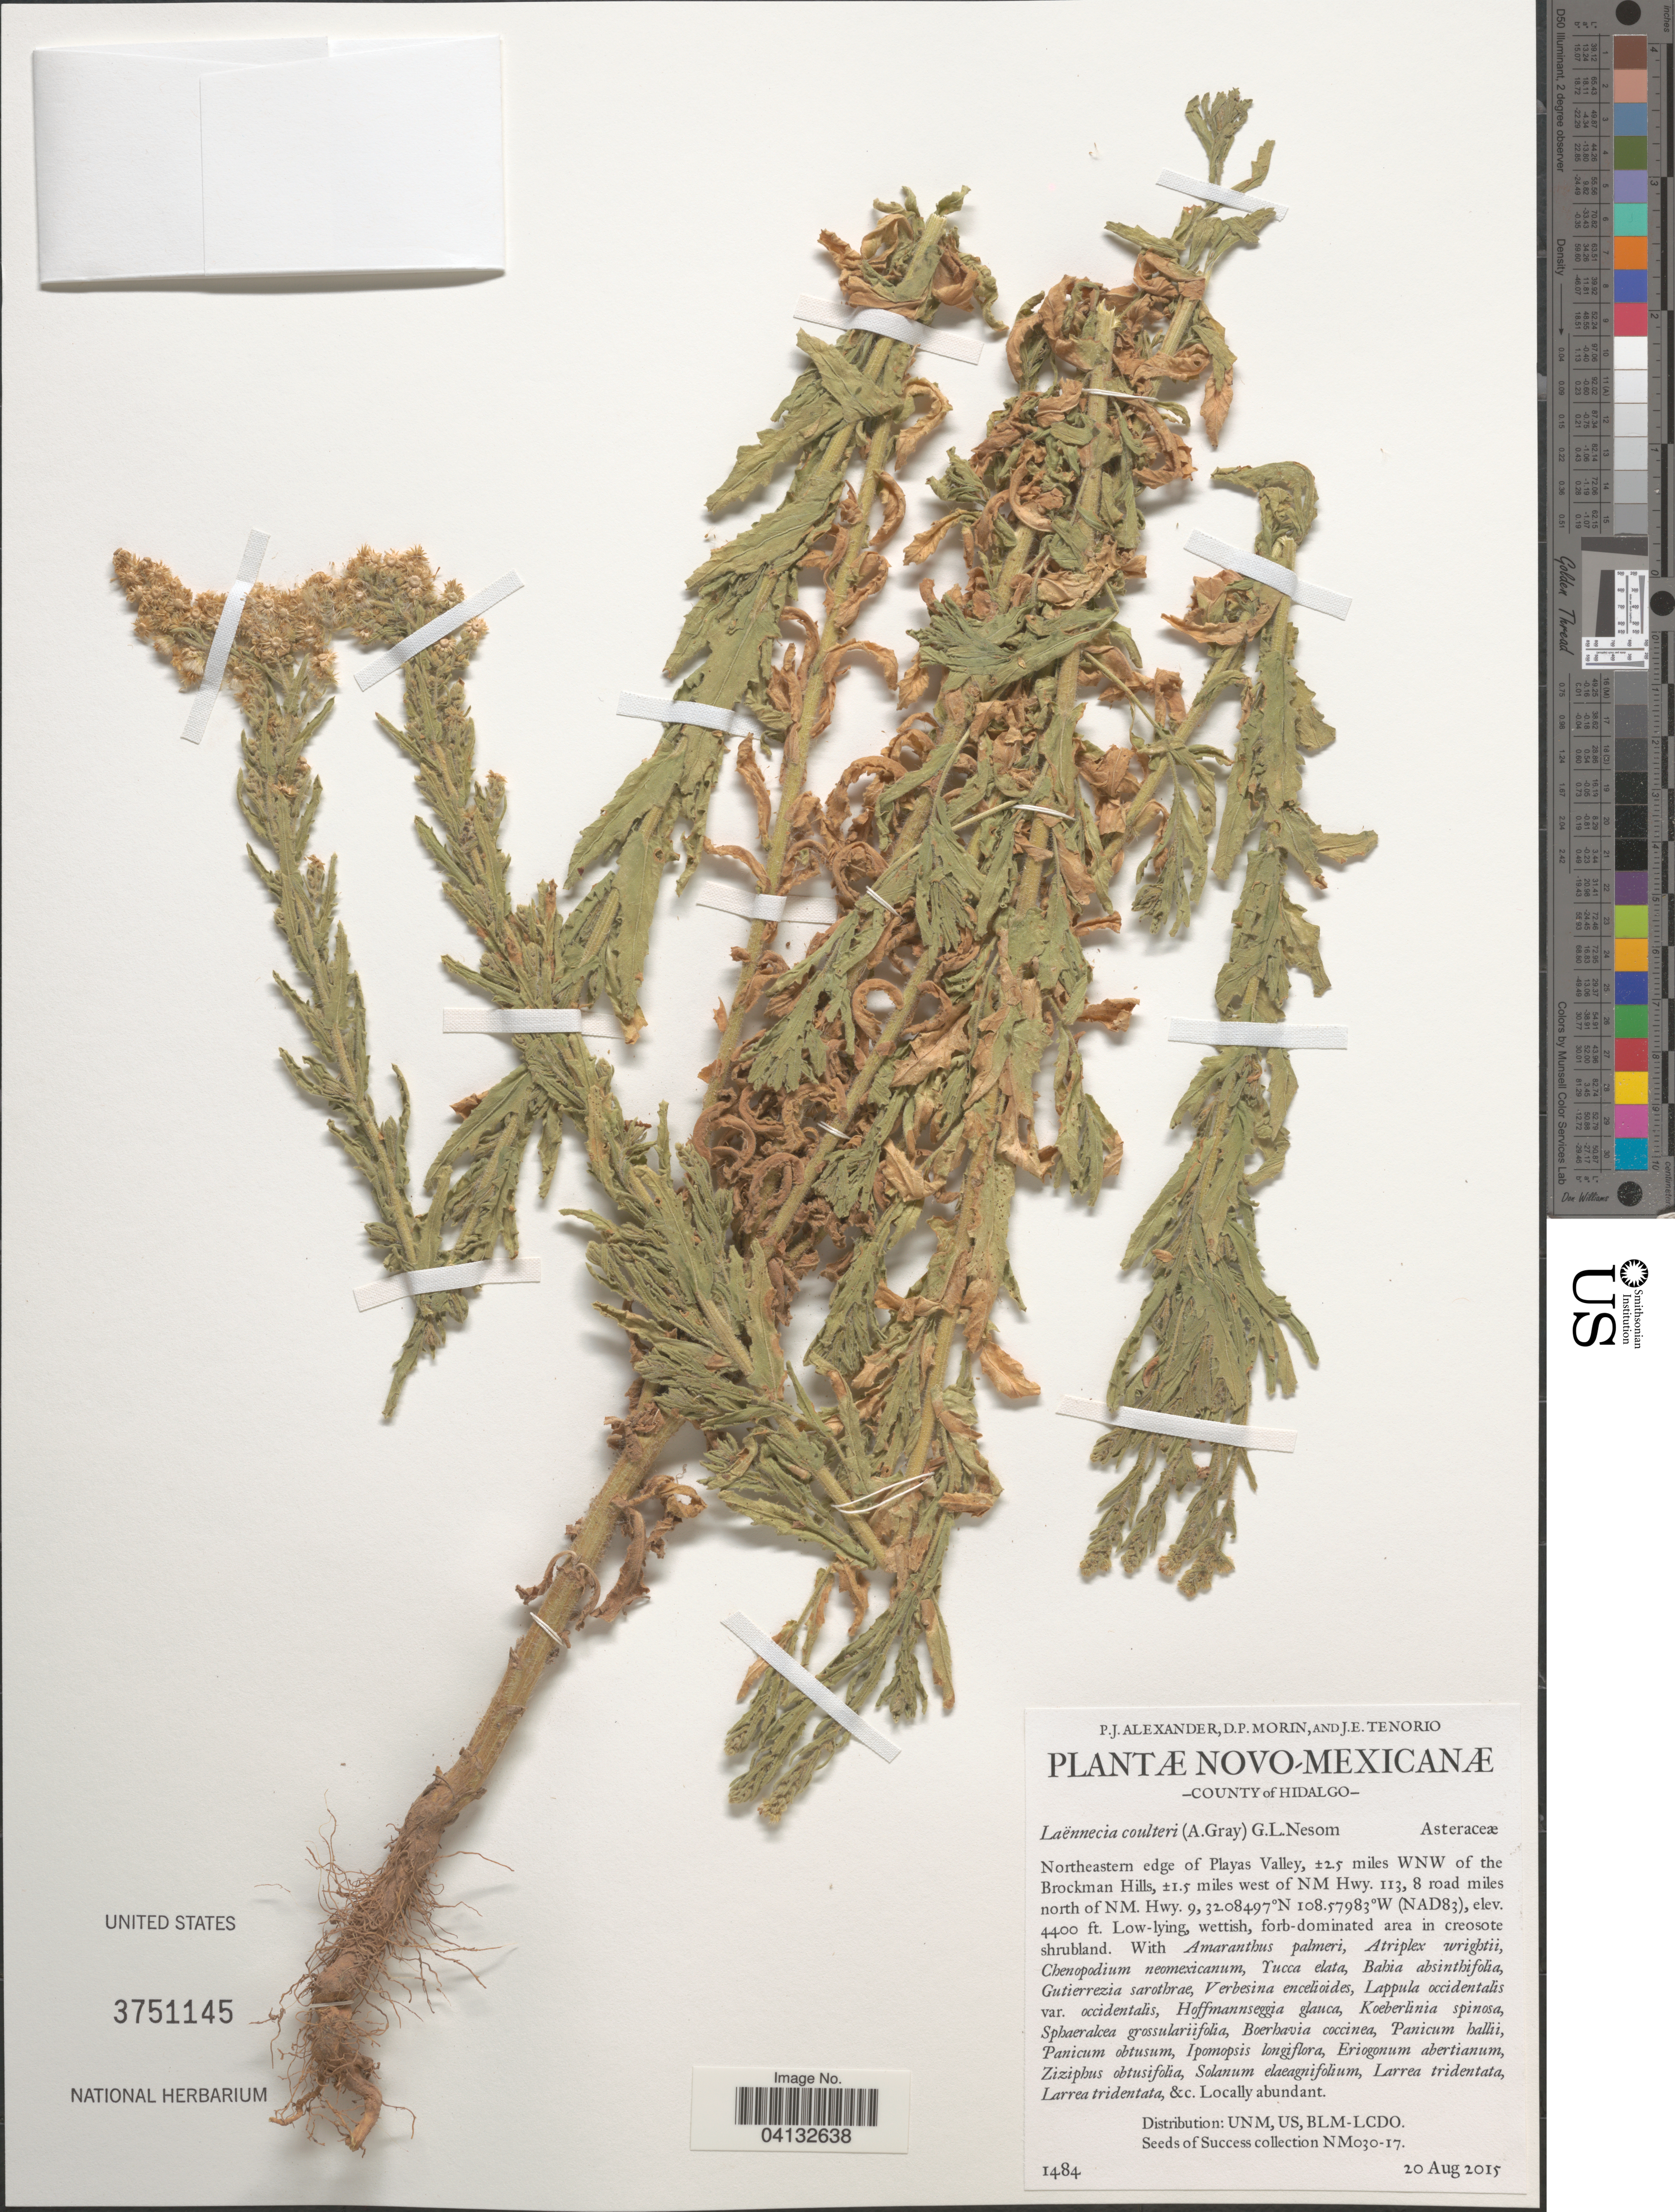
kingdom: Plantae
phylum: Tracheophyta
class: Magnoliopsida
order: Asterales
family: Asteraceae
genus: Laennecia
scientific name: Laennecia coulteri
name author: (A. Gray) G.L. Nesom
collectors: P. Alexander, D. Morin & J. Tenorio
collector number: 1484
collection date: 2015-08-20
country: United States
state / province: New Mexico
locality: County of Hidalgo. Northeastern edge of Playas Valley, ±2.5 miles WNW of the Brockman Hills, ±1.5 mile west of NM Hwy. 113, 8 road miles north of NM. Hwy. 9.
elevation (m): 1341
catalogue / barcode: US 3751145